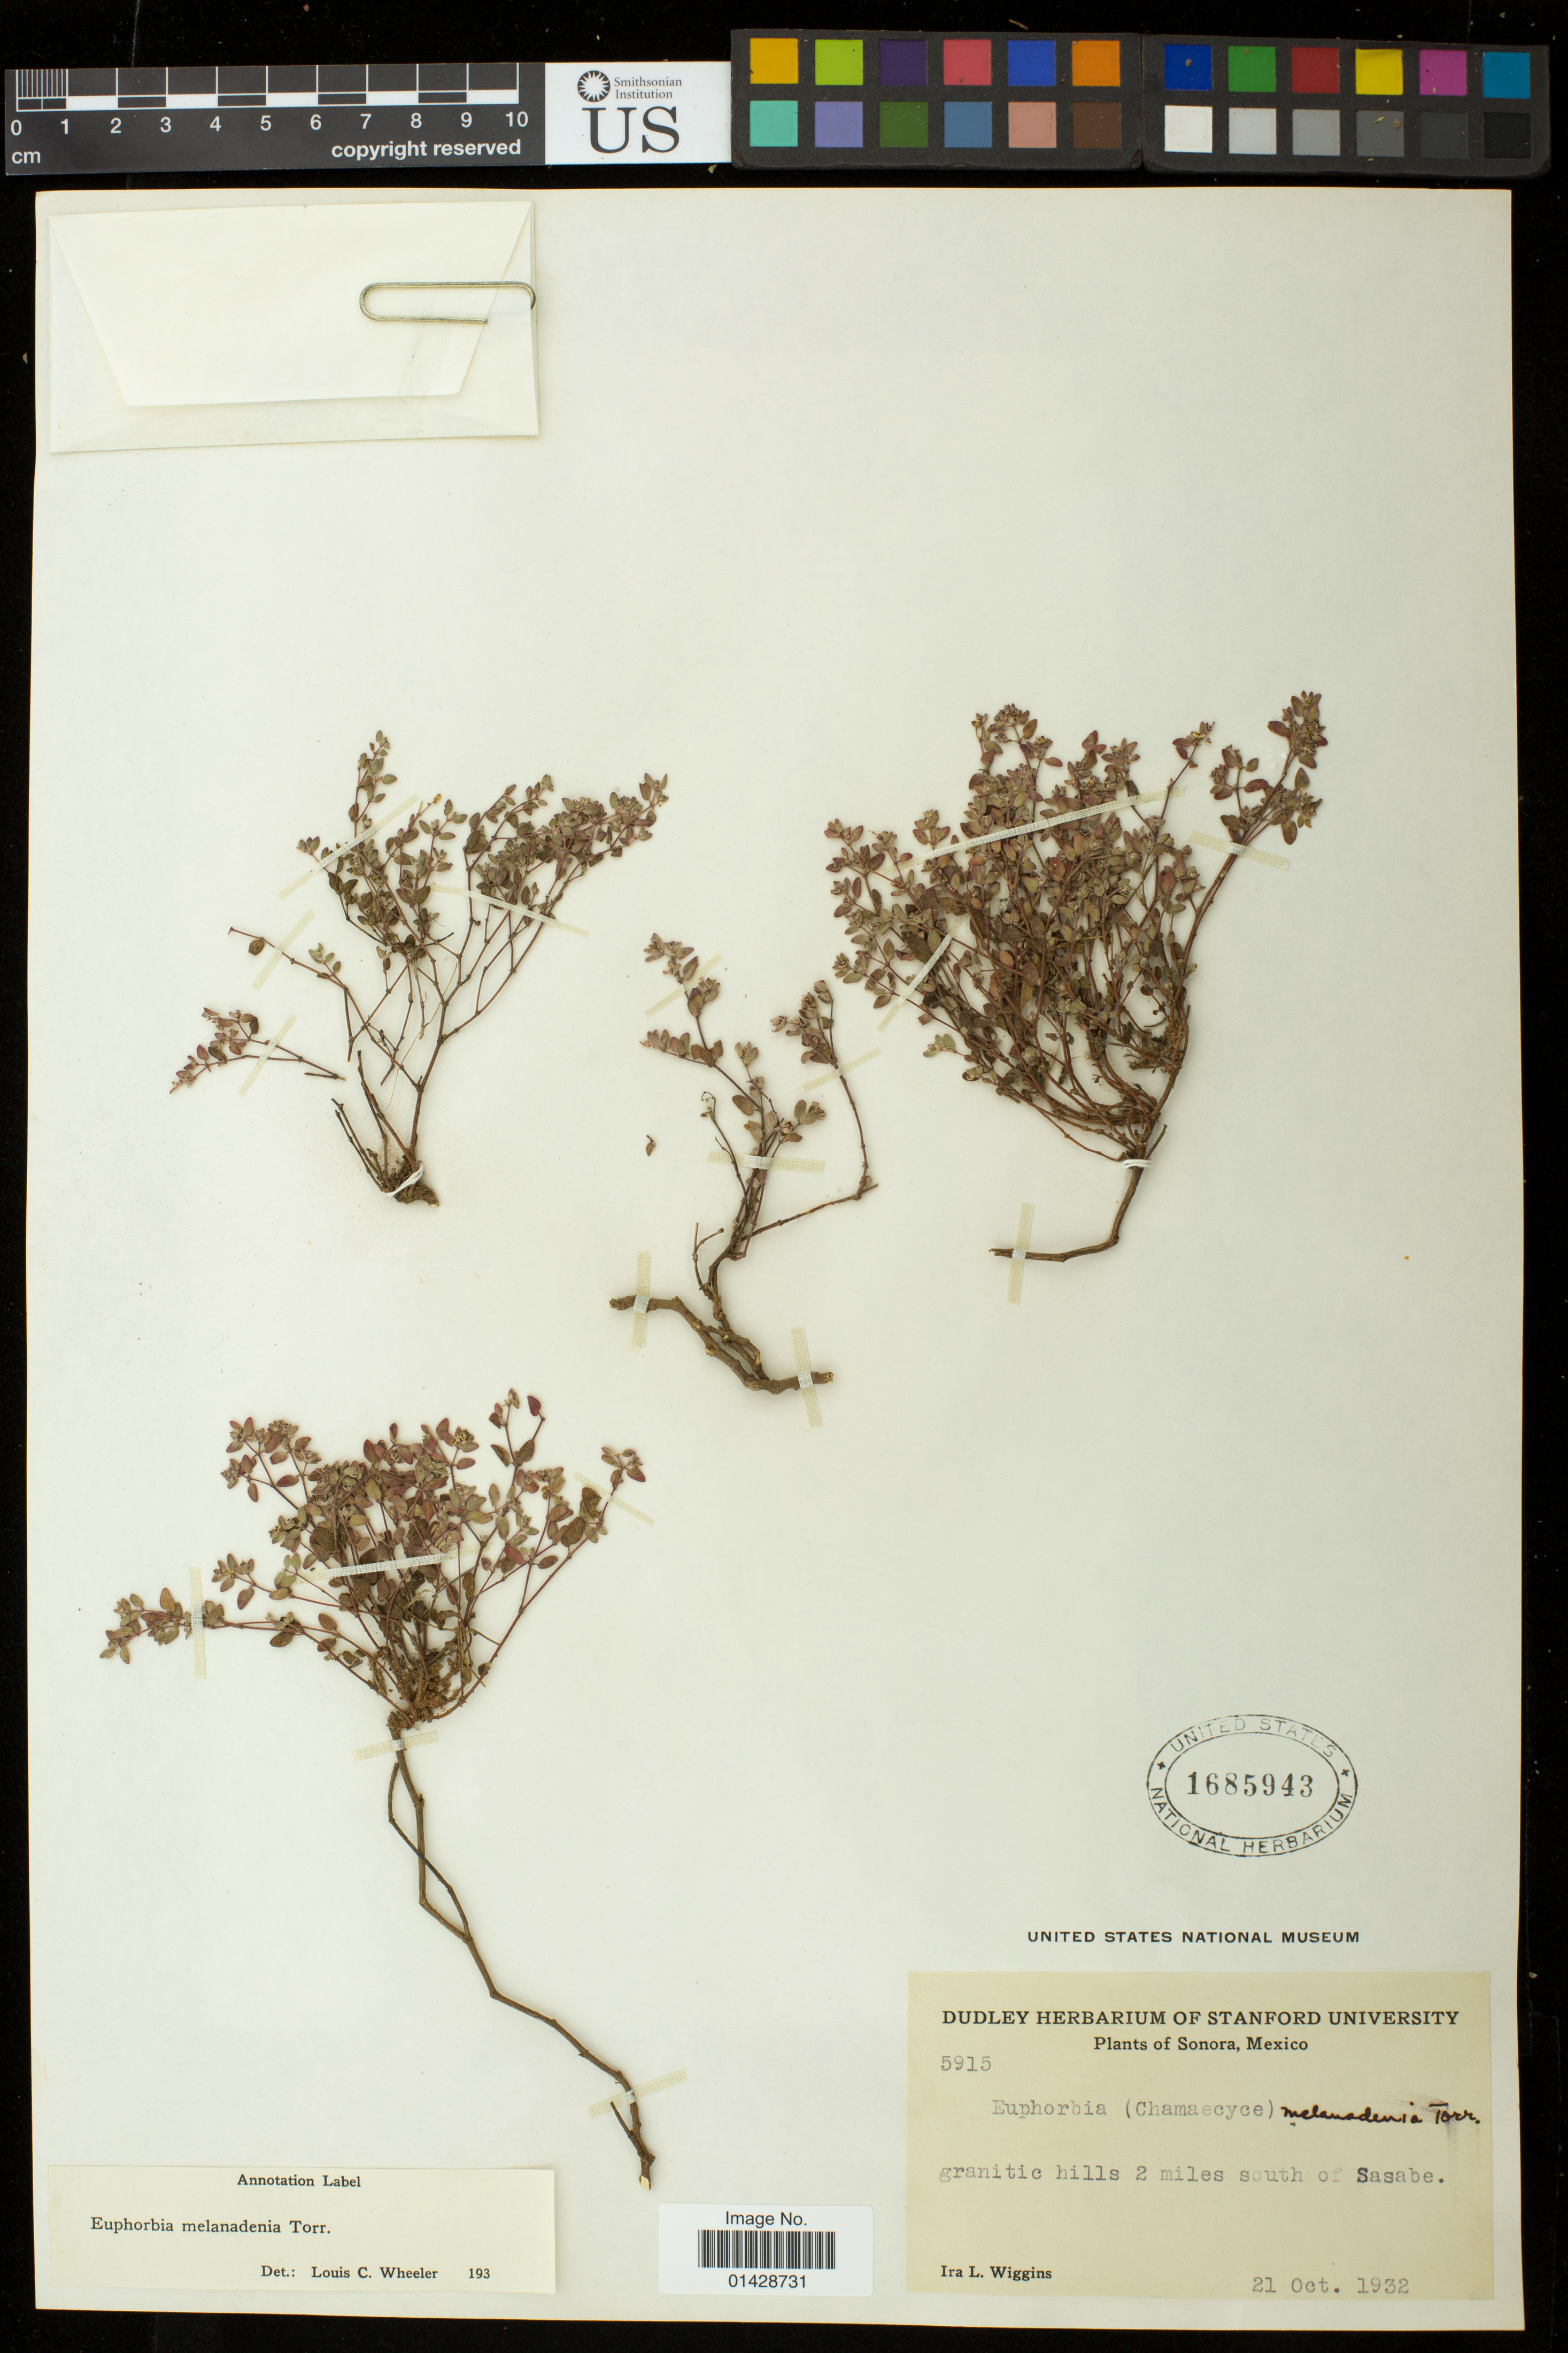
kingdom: Plantae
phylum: Tracheophyta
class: Magnoliopsida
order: Malpighiales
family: Euphorbiaceae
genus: Euphorbia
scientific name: Euphorbia melanadenia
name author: Torr.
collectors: I. L. Wiggins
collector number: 5915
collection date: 1932-10-21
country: Mexico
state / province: Sonora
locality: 2 miles south of Sasabe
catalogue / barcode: US 1685943